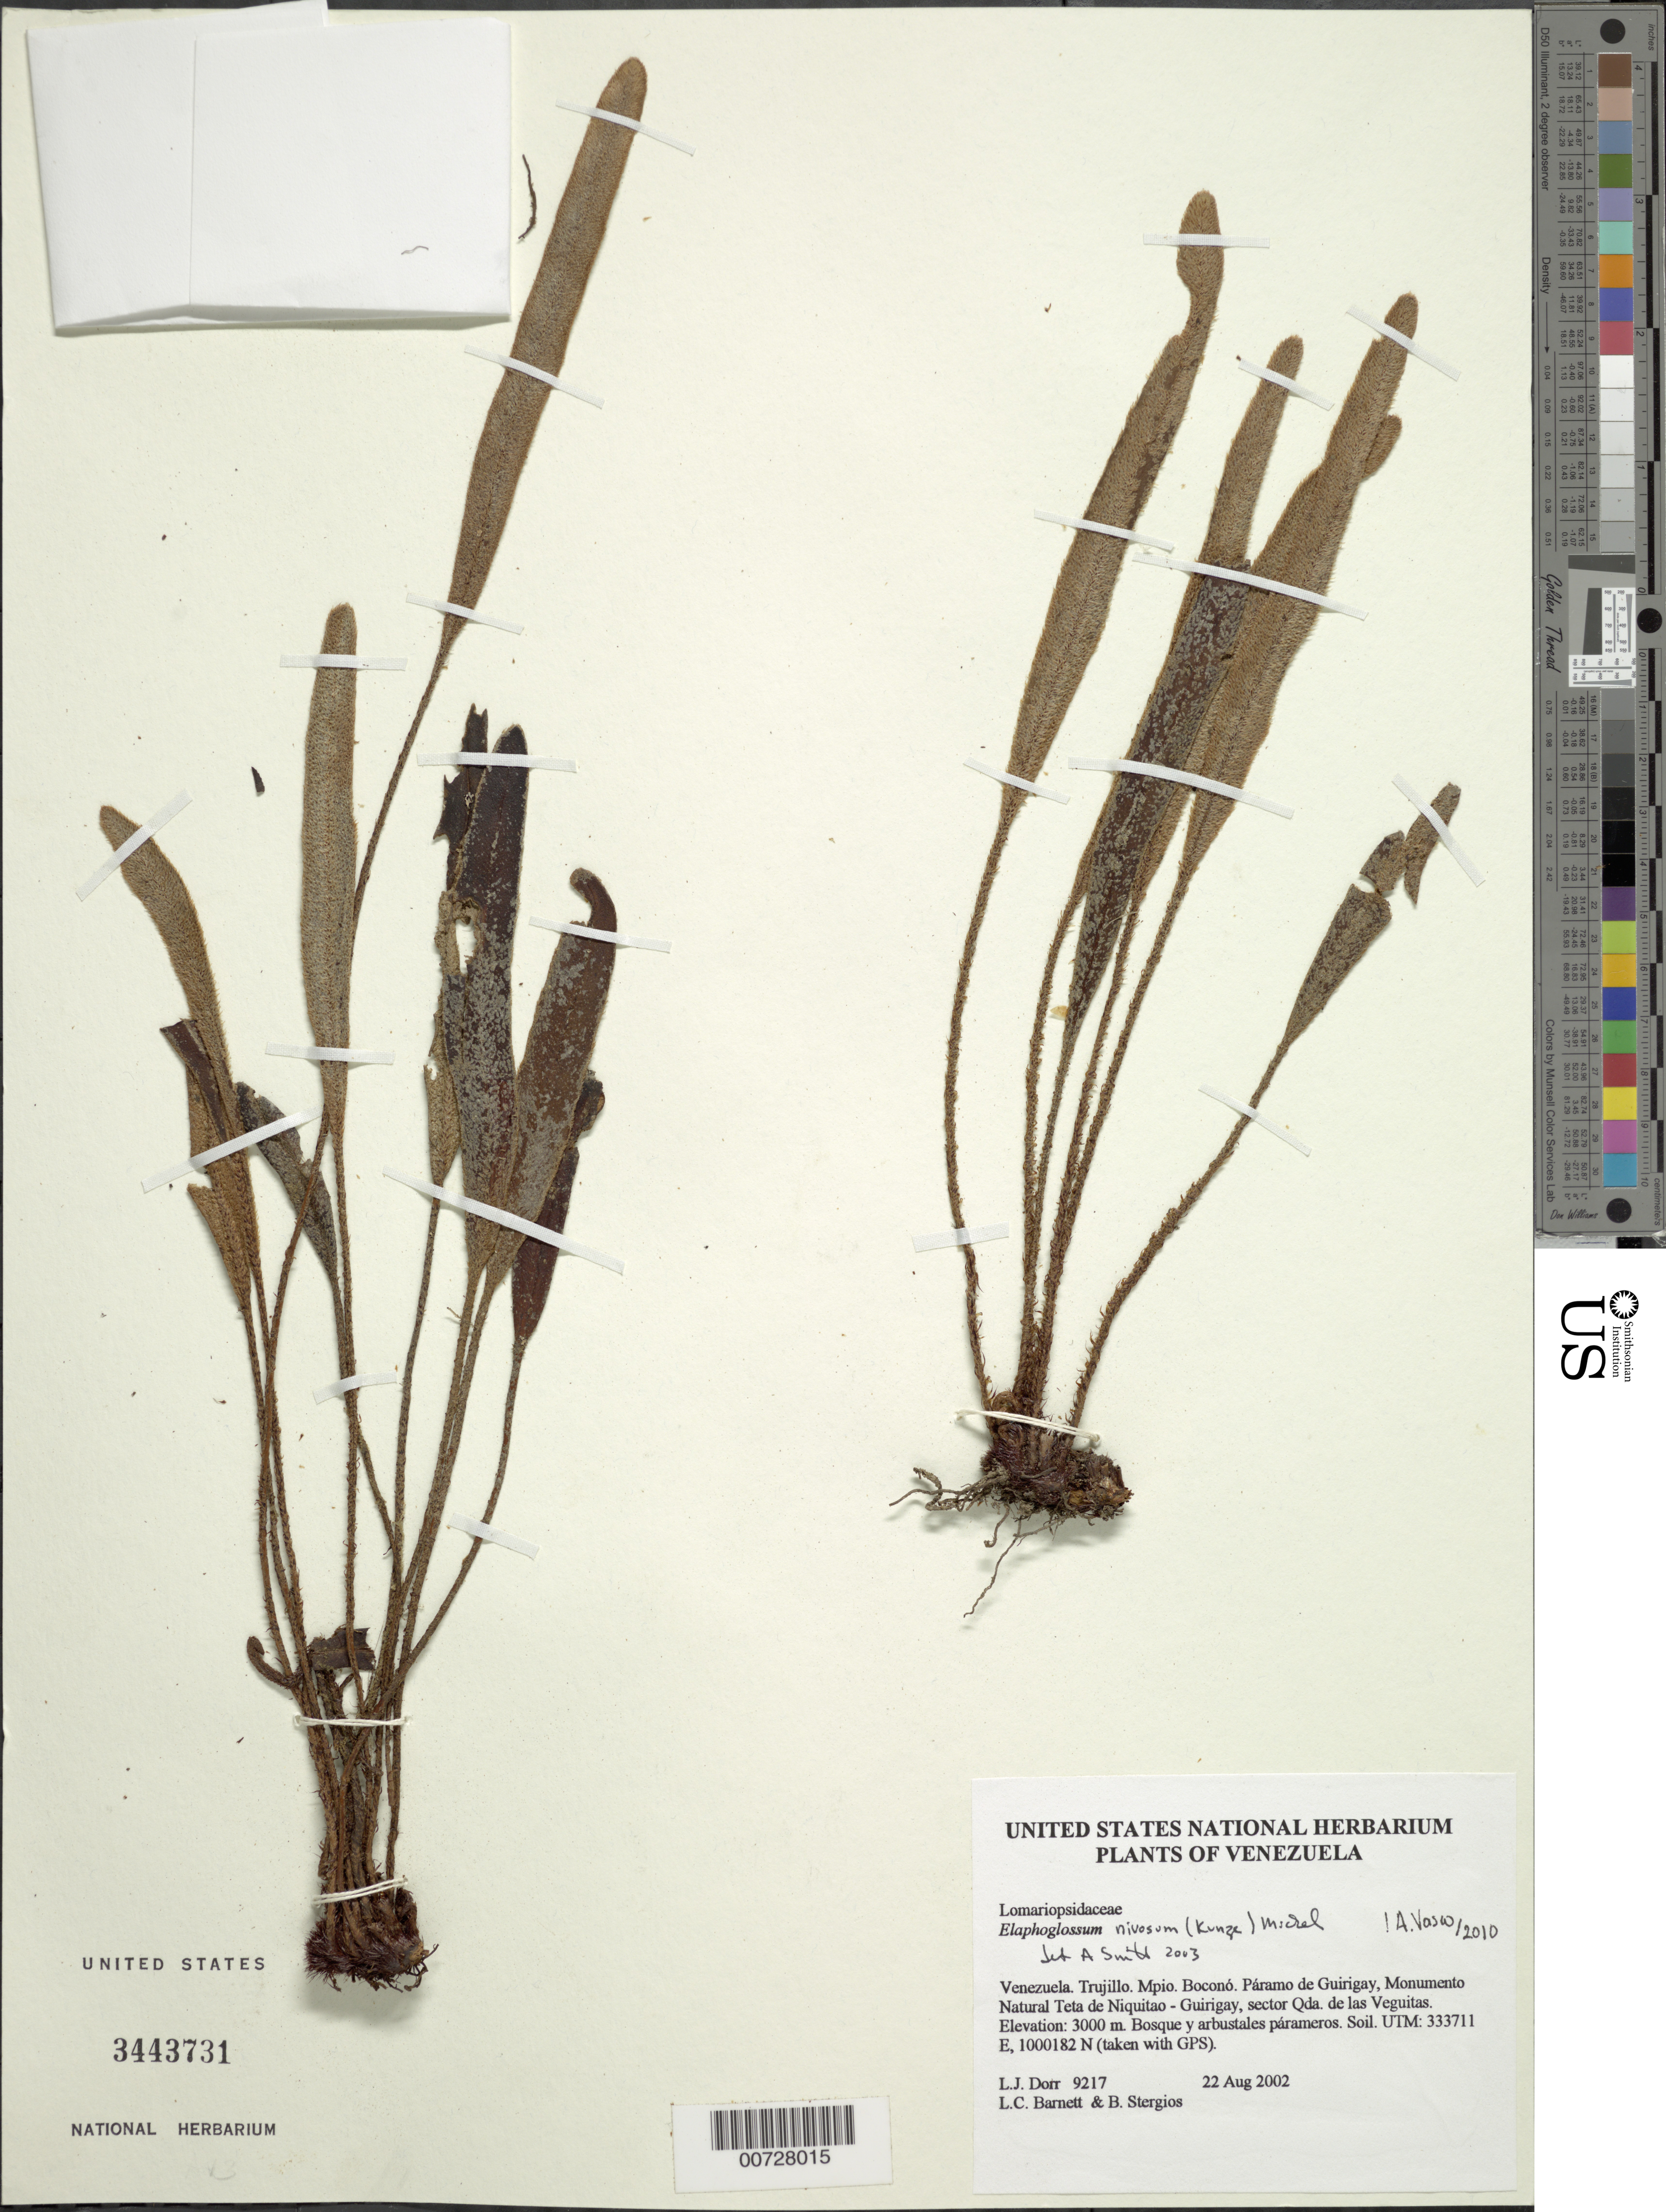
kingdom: Plantae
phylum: Tracheophyta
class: Polypodiopsida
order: Polypodiales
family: Dryopteridaceae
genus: Elaphoglossum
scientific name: Elaphoglossum nivosum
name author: (Kunze) Mickel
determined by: Smith, Andrew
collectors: L. J. Dorr, L. C. Barnett & B. G. Stergios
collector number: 9217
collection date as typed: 22 Aug 2002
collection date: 2002-08-22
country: Venezuela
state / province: Trujillo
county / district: Boconó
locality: Páramo de Guirigay, Monumento Natural Teta de Niquitao - Guirigay, sector Las Veguitas.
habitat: Bosque y arbustales párameros. Soil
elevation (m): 3000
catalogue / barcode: US 3443731